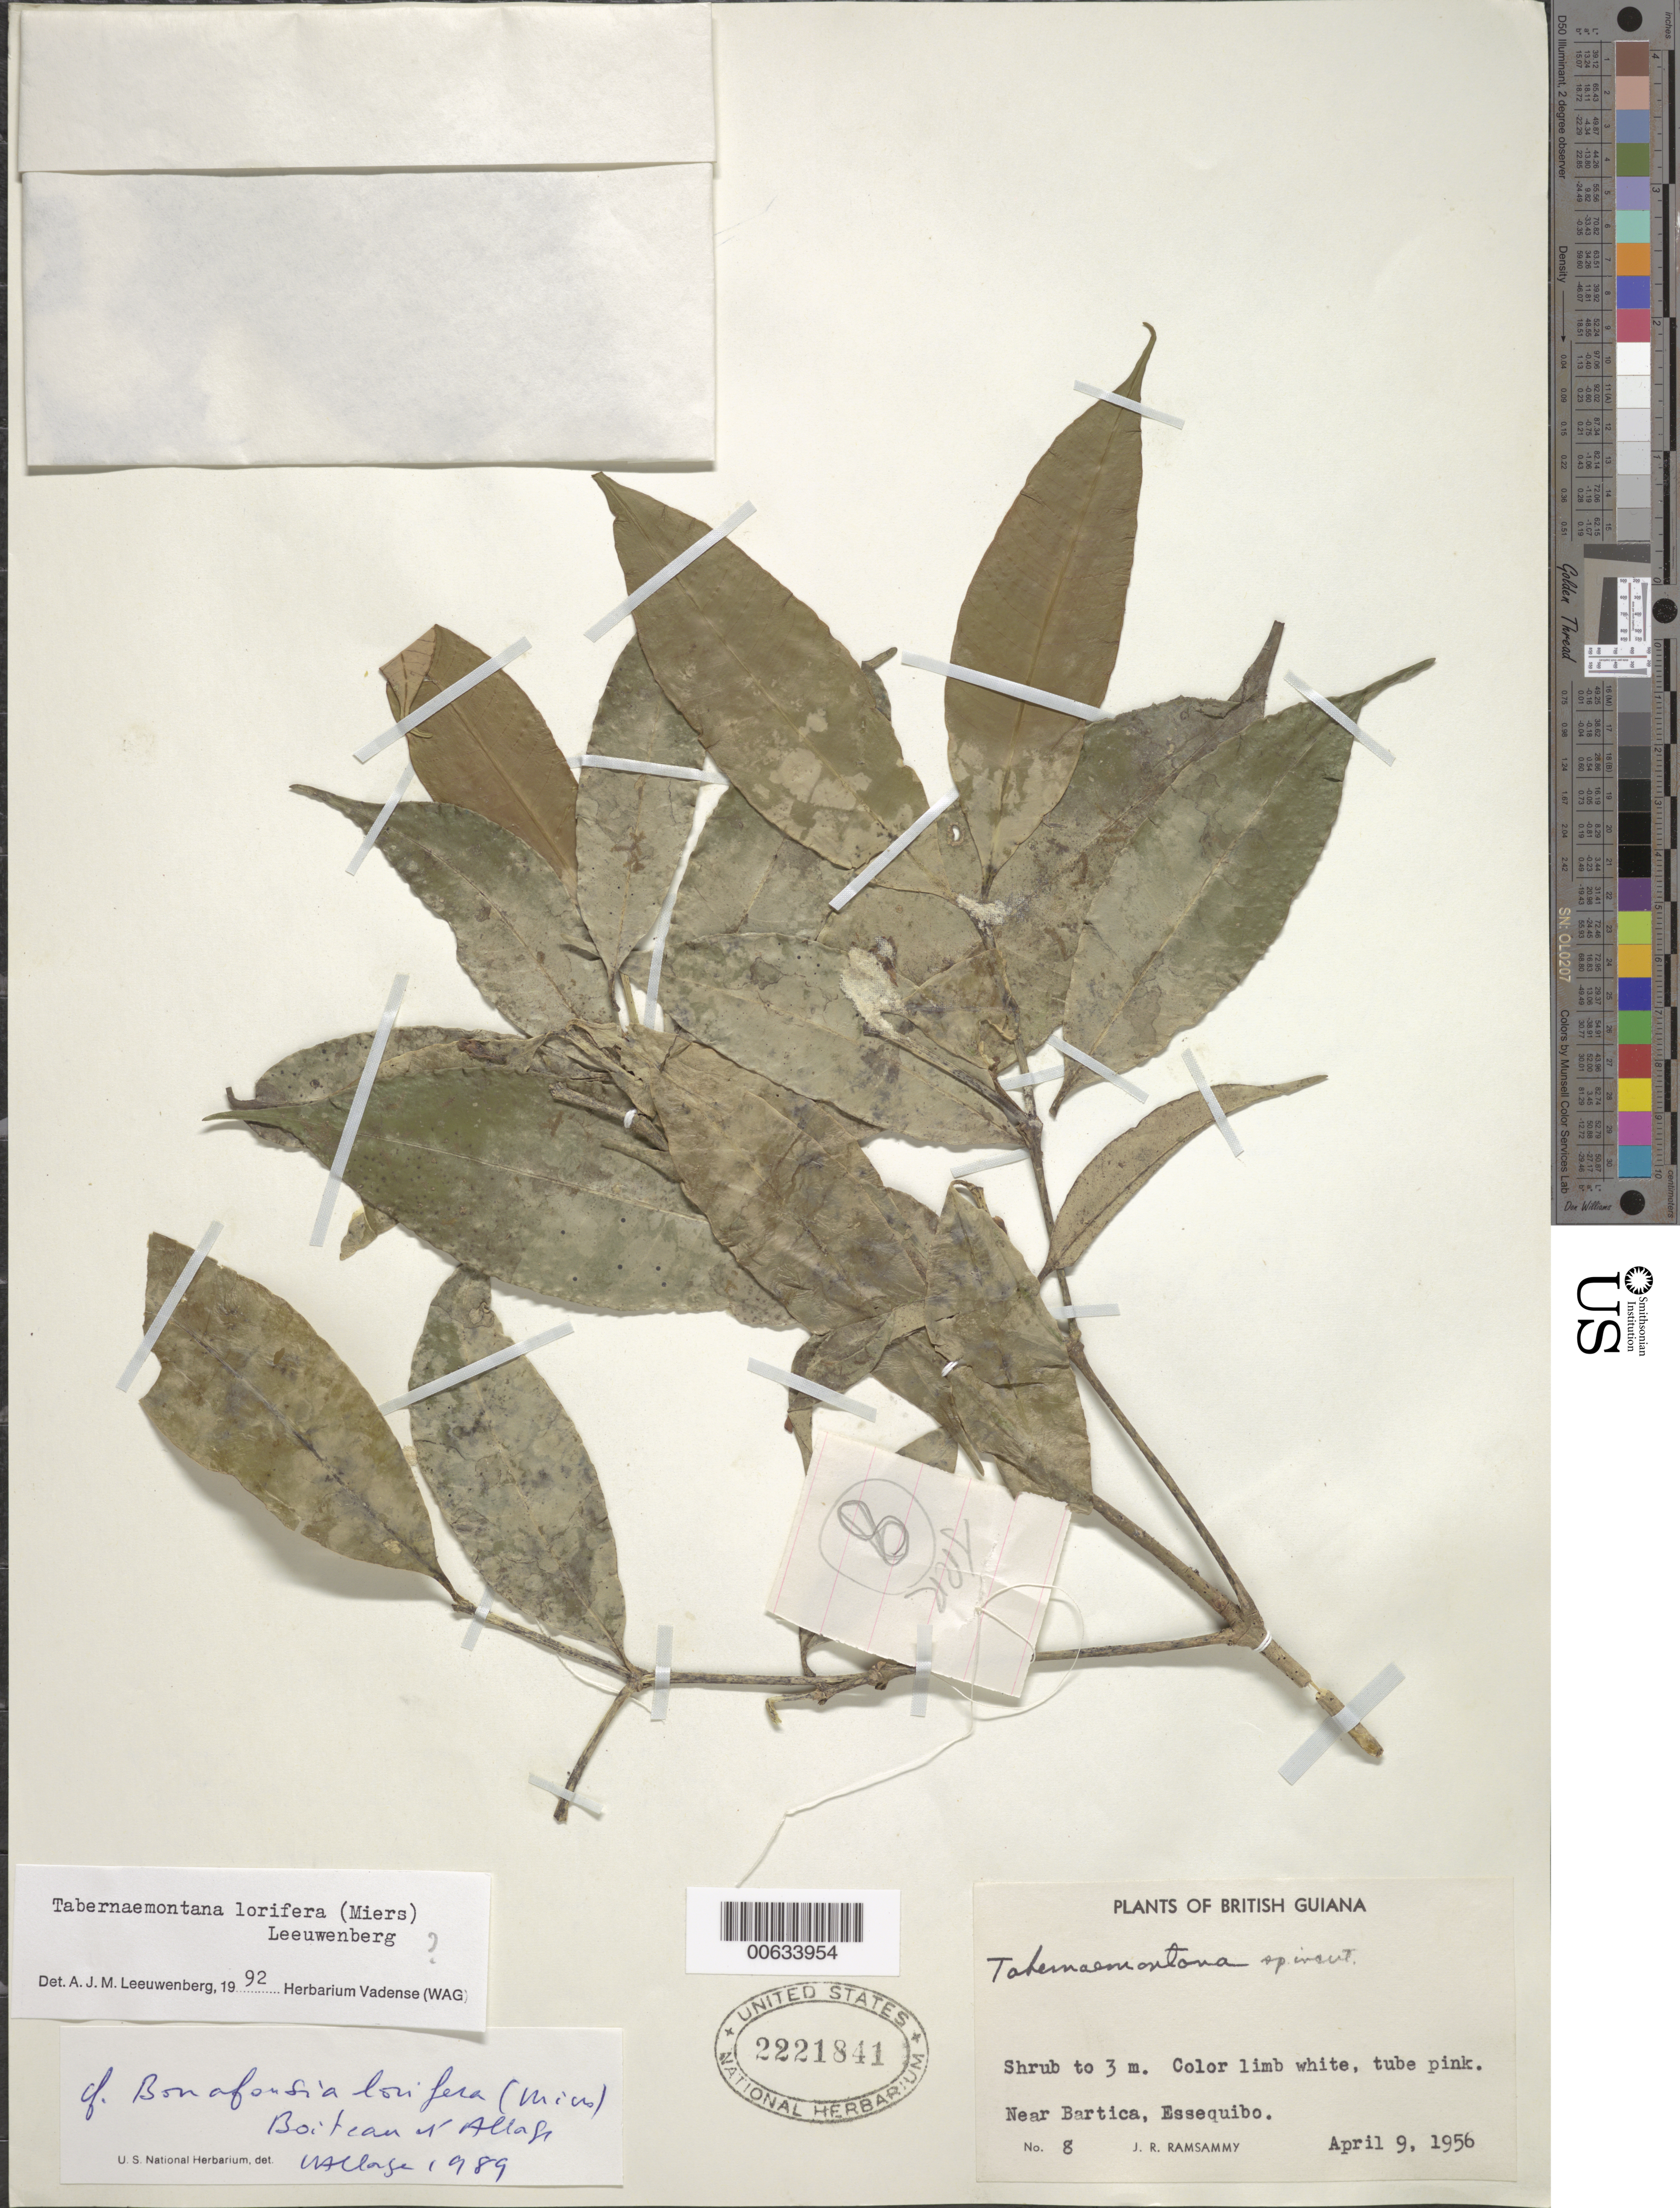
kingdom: Plantae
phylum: Tracheophyta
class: Magnoliopsida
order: Gentianales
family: Apocynaceae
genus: Tabernaemontana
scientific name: Tabernaemontana lorifera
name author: (Miers) Leeuwenb.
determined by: Leeuwenberg, A. J. M.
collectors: J. Ramsammy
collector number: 8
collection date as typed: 9-Apr-56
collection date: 1956-04-09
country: Guyana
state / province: Cuyuni-Mazaruni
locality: Skull Point, near Bartica, Essequibo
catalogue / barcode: US 2221841